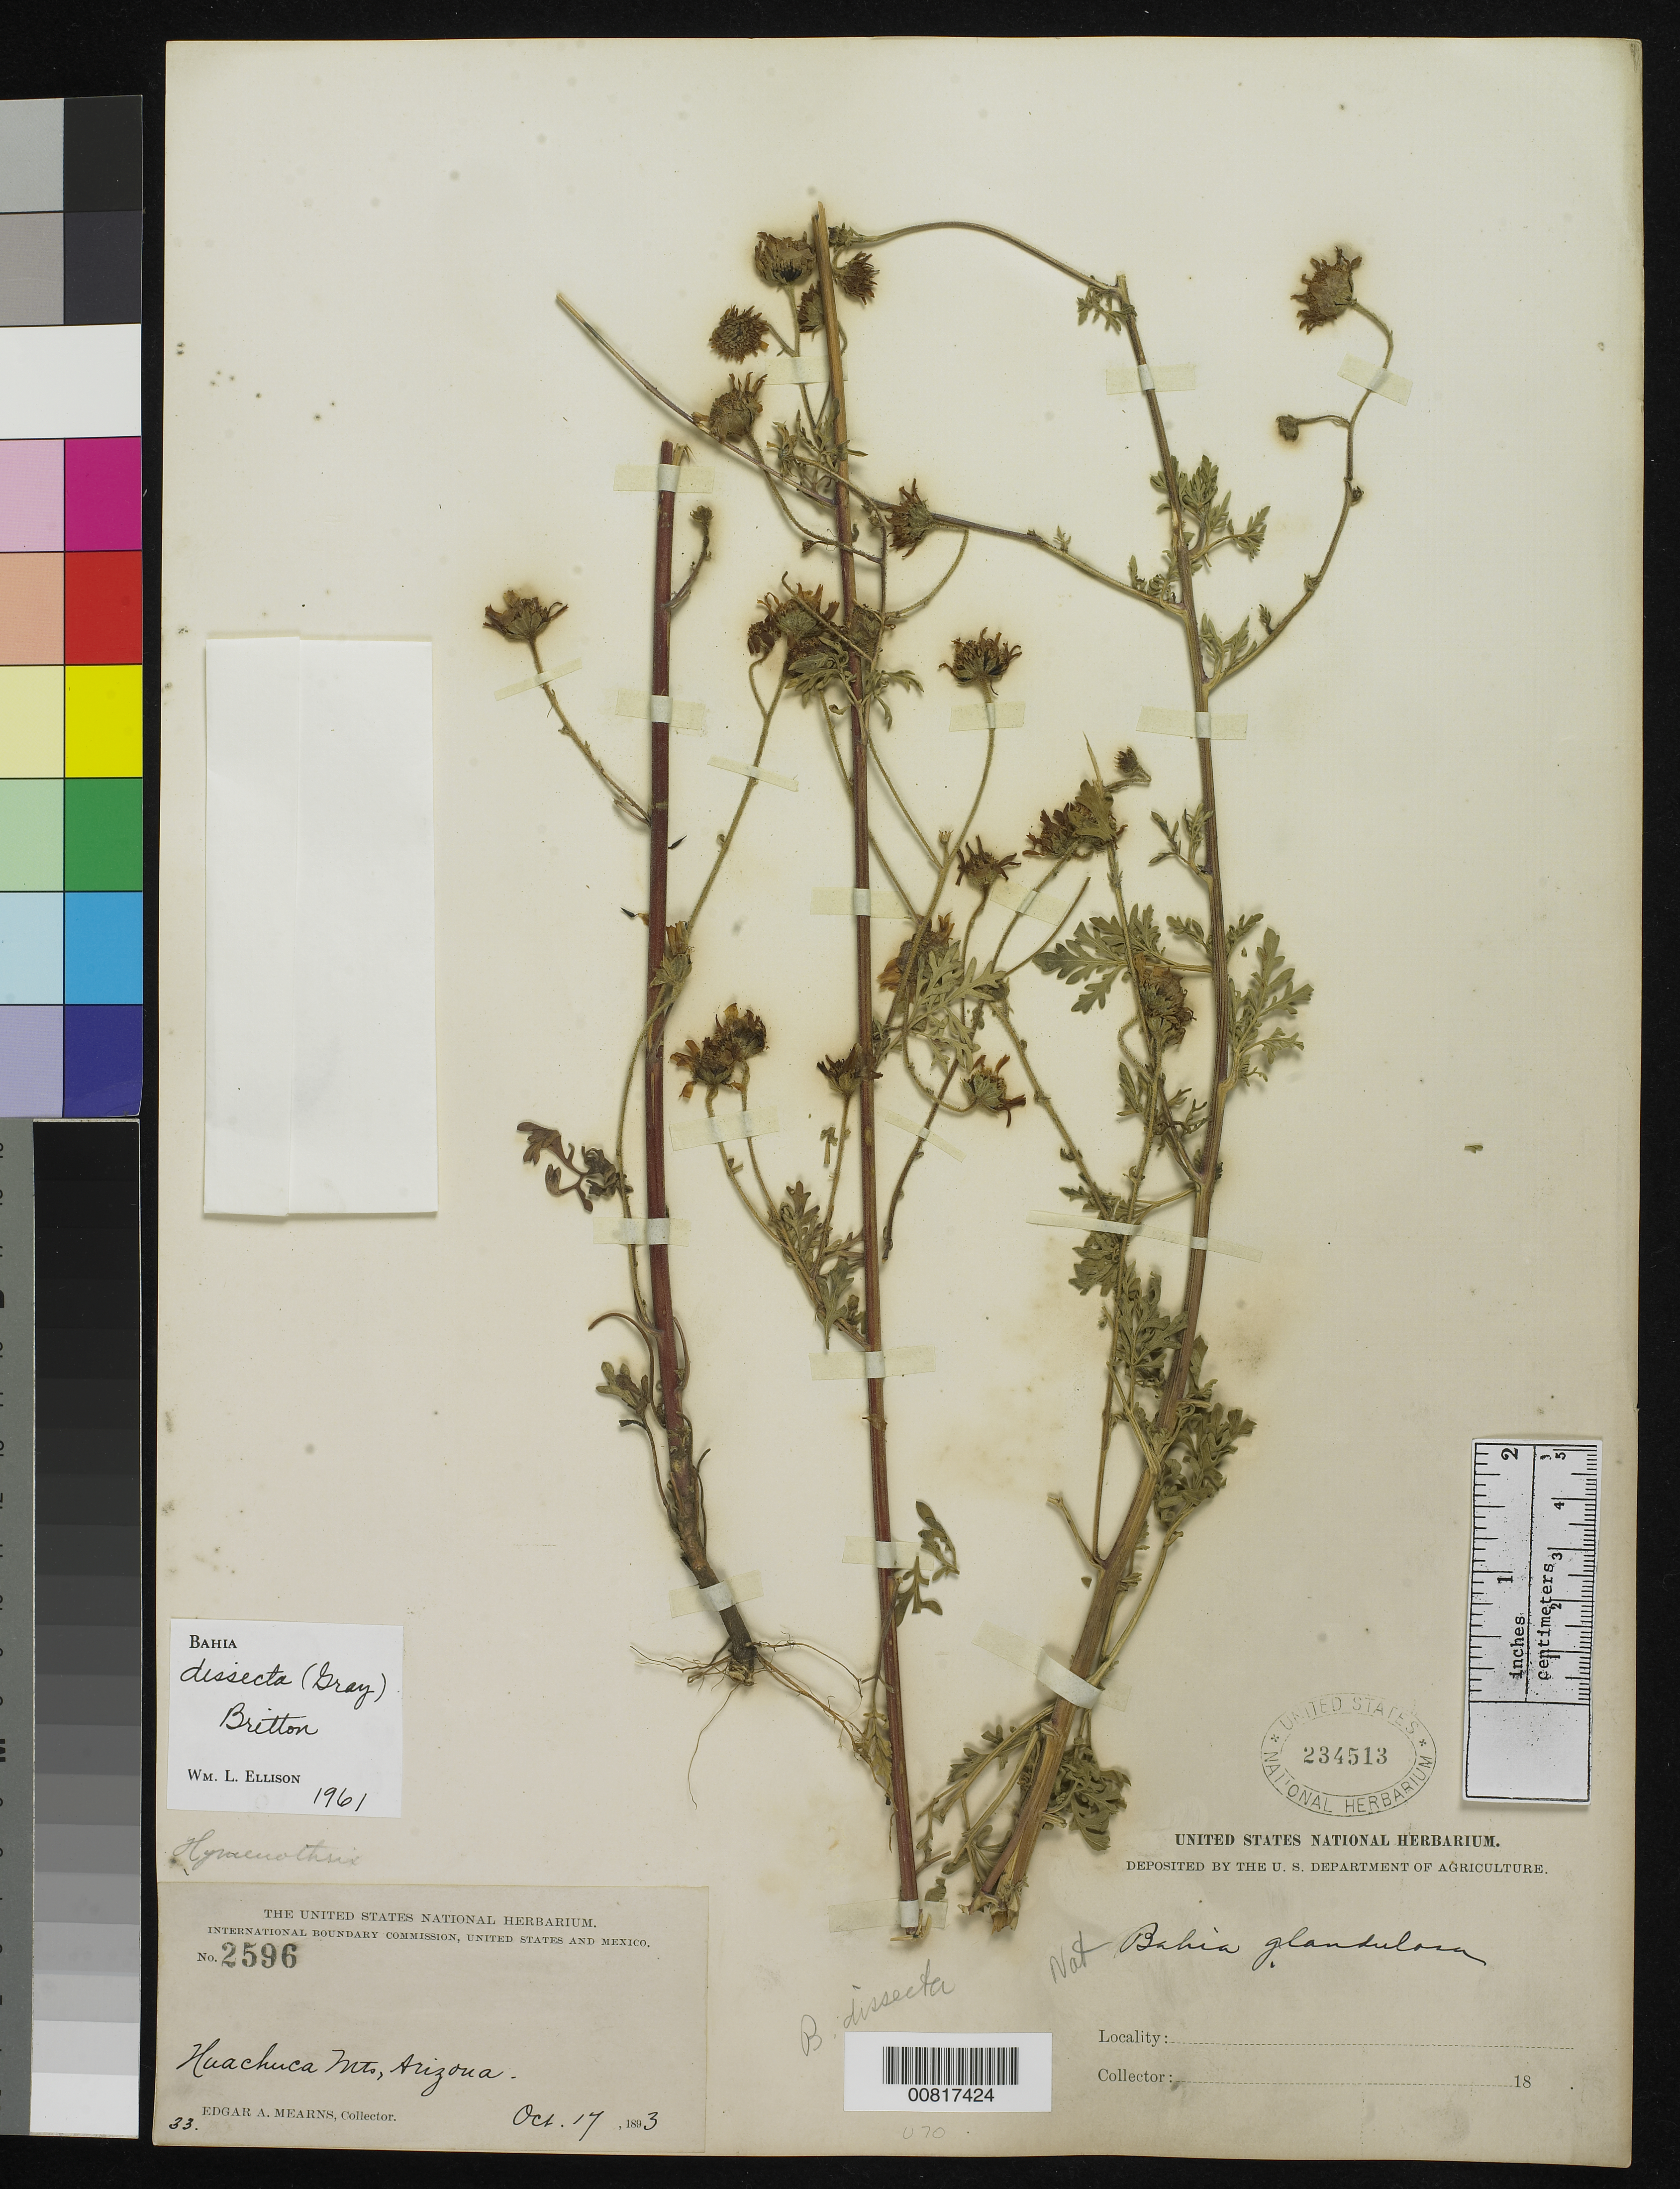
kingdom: Plantae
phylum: Tracheophyta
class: Magnoliopsida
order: Asterales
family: Asteraceae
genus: Bahia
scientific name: Bahia dissecta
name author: (A. Gray) Britton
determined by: Ellison, W. L.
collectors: E. A. Mearns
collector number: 2596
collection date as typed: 17 Oct 1893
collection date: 1893-10-17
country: United States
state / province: Arizona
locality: Huachuca Mts.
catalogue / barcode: US 234513